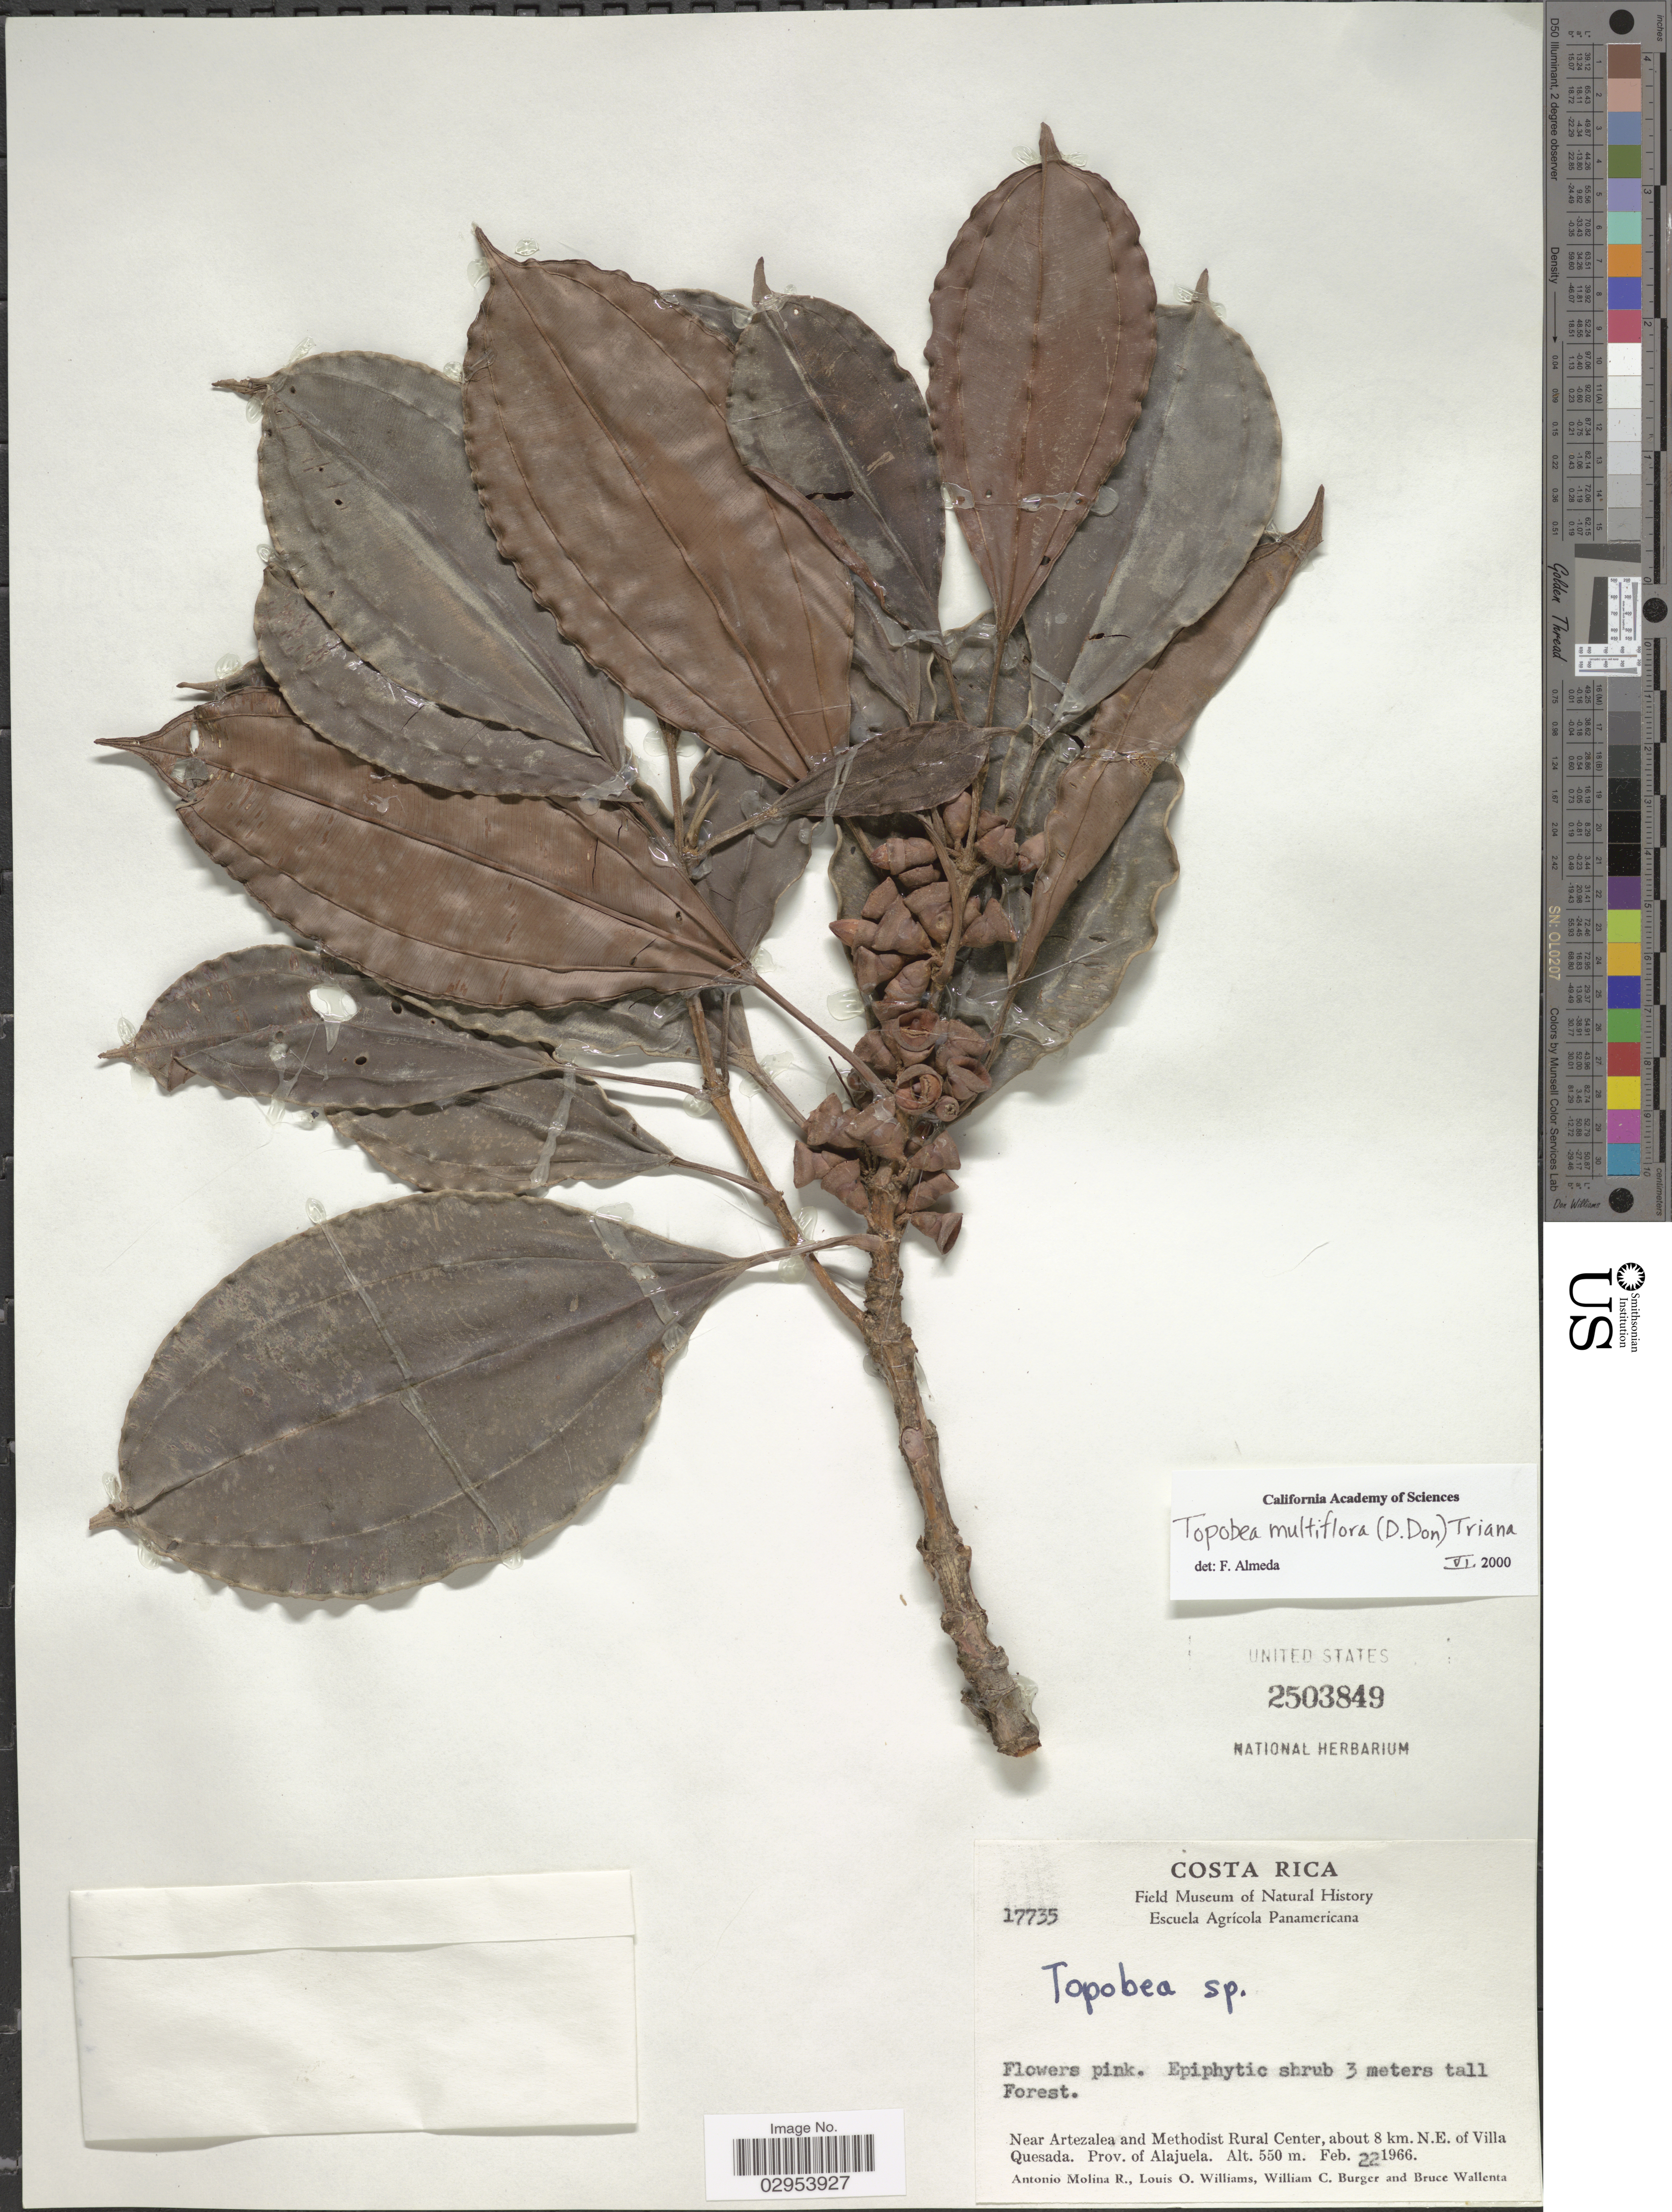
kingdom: Plantae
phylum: Tracheophyta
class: Magnoliopsida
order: Myrtales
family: Melastomataceae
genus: Topobea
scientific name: Topobea multiflora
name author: (D. Don) Triana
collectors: A. Molina R., L. O. Williams, W. Burger & B. Wallenta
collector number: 17735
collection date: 1966-02-22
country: Costa Rica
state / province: Alajuela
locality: Near Artezalea and Methodist Rural Center, about 8 km. N.E. of Villa Quesada.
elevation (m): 550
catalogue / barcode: US 2503849